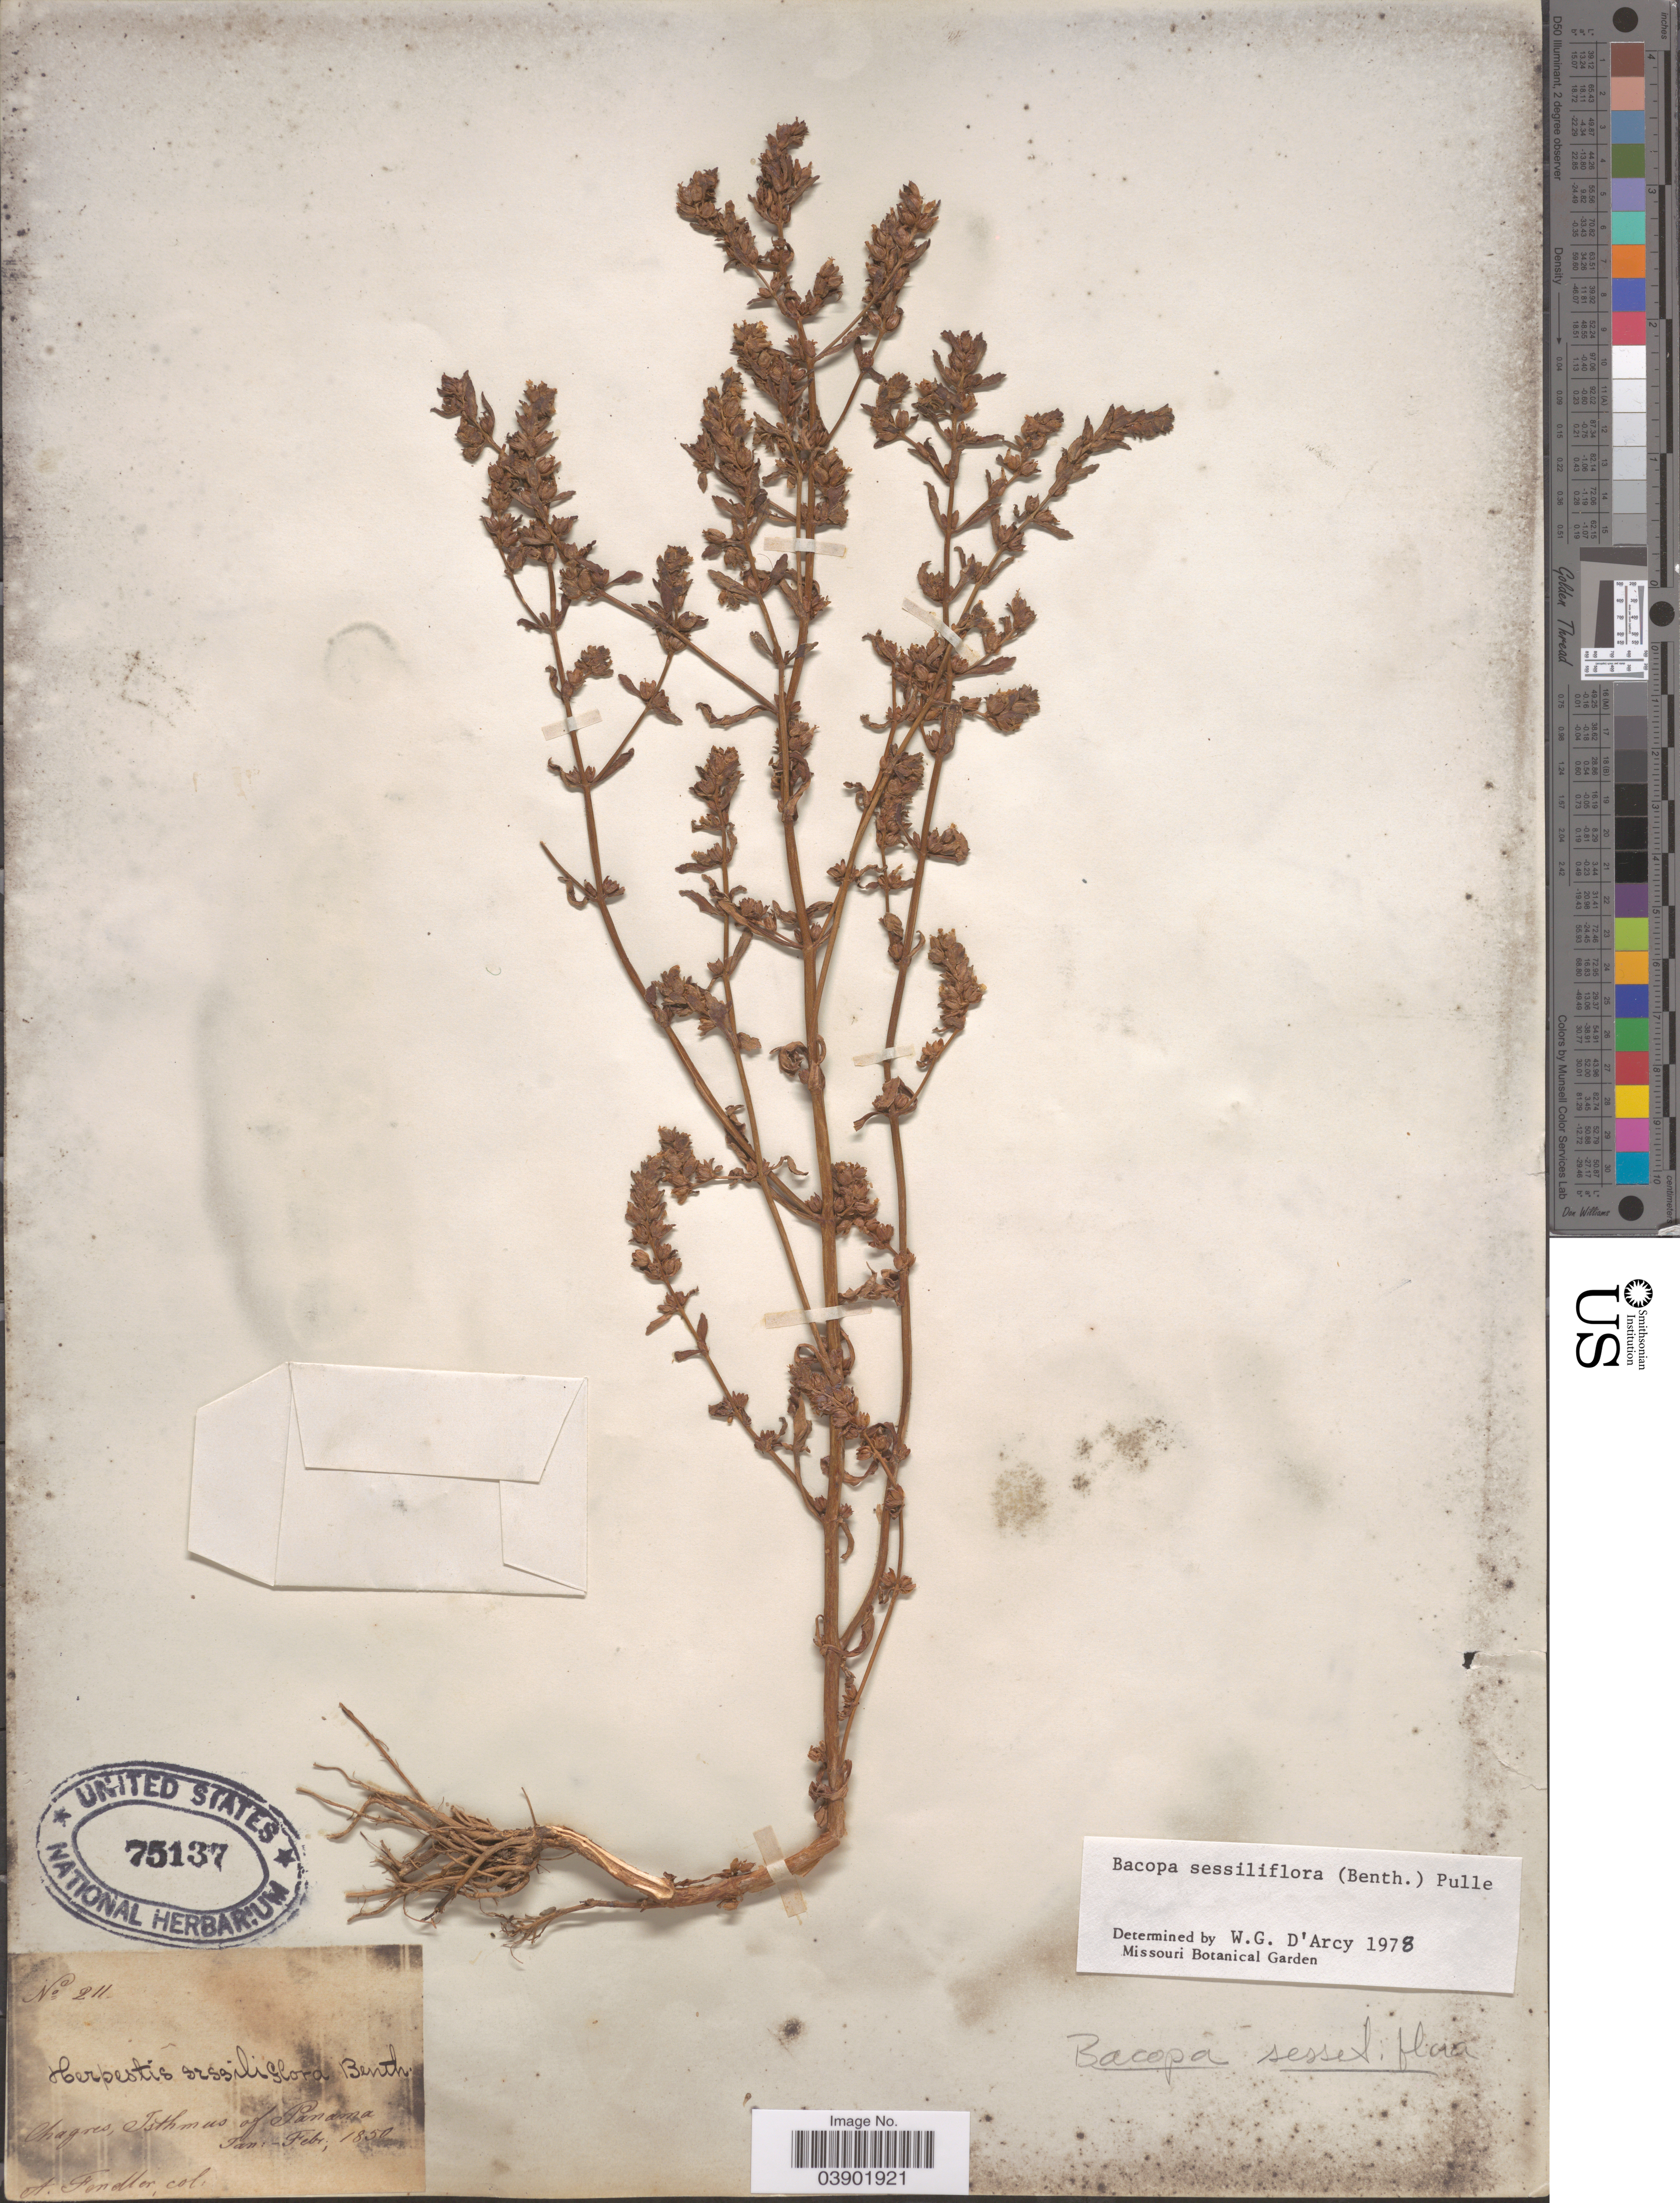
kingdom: Plantae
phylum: Tracheophyta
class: Magnoliopsida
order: Lamiales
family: Plantaginaceae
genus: Bacopa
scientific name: Bacopa sessiliflora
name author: (Benth.) Edwall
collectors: A. Fendler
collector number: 211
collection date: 1850-01/1850-02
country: Panama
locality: Chagres, Isthmus of Panama.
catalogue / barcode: US 75137